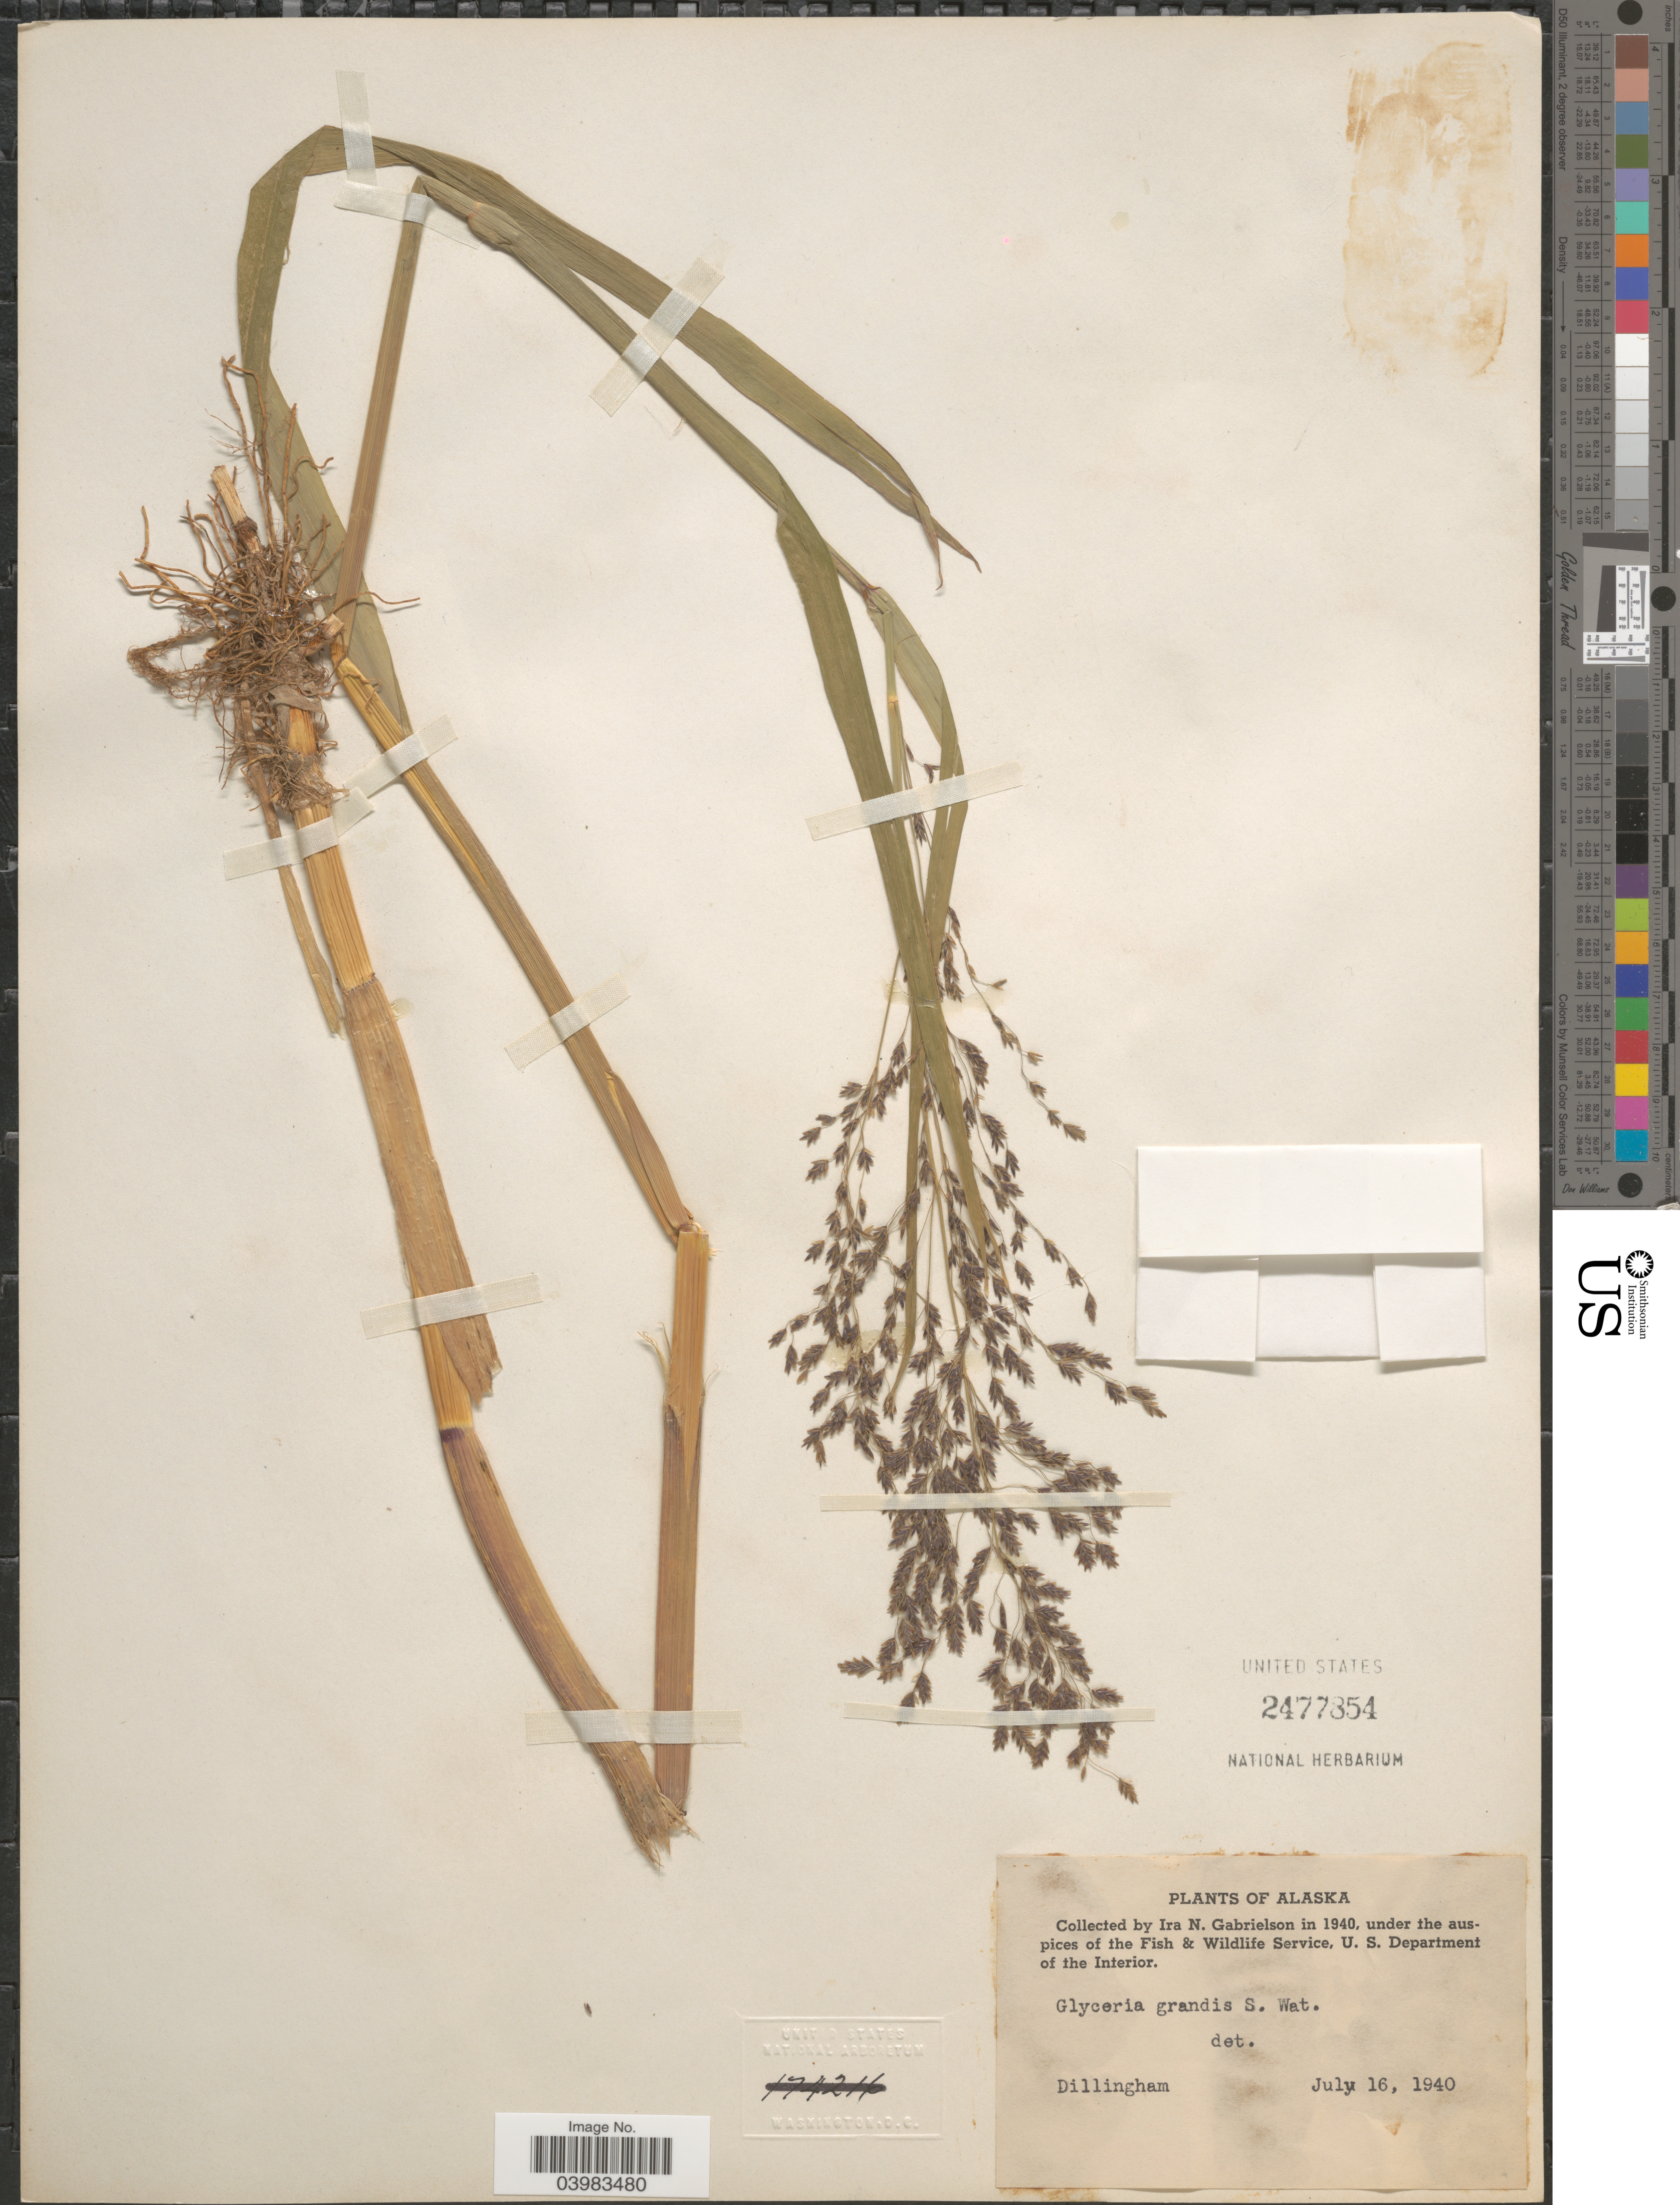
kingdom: Plantae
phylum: Tracheophyta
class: Liliopsida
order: Poales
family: Poaceae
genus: Glyceria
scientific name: Glyceria grandis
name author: S. Watson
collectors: I. Gabrielson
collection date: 1940-07-16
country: United States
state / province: Alaska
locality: Dillingham.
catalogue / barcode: US 2477854